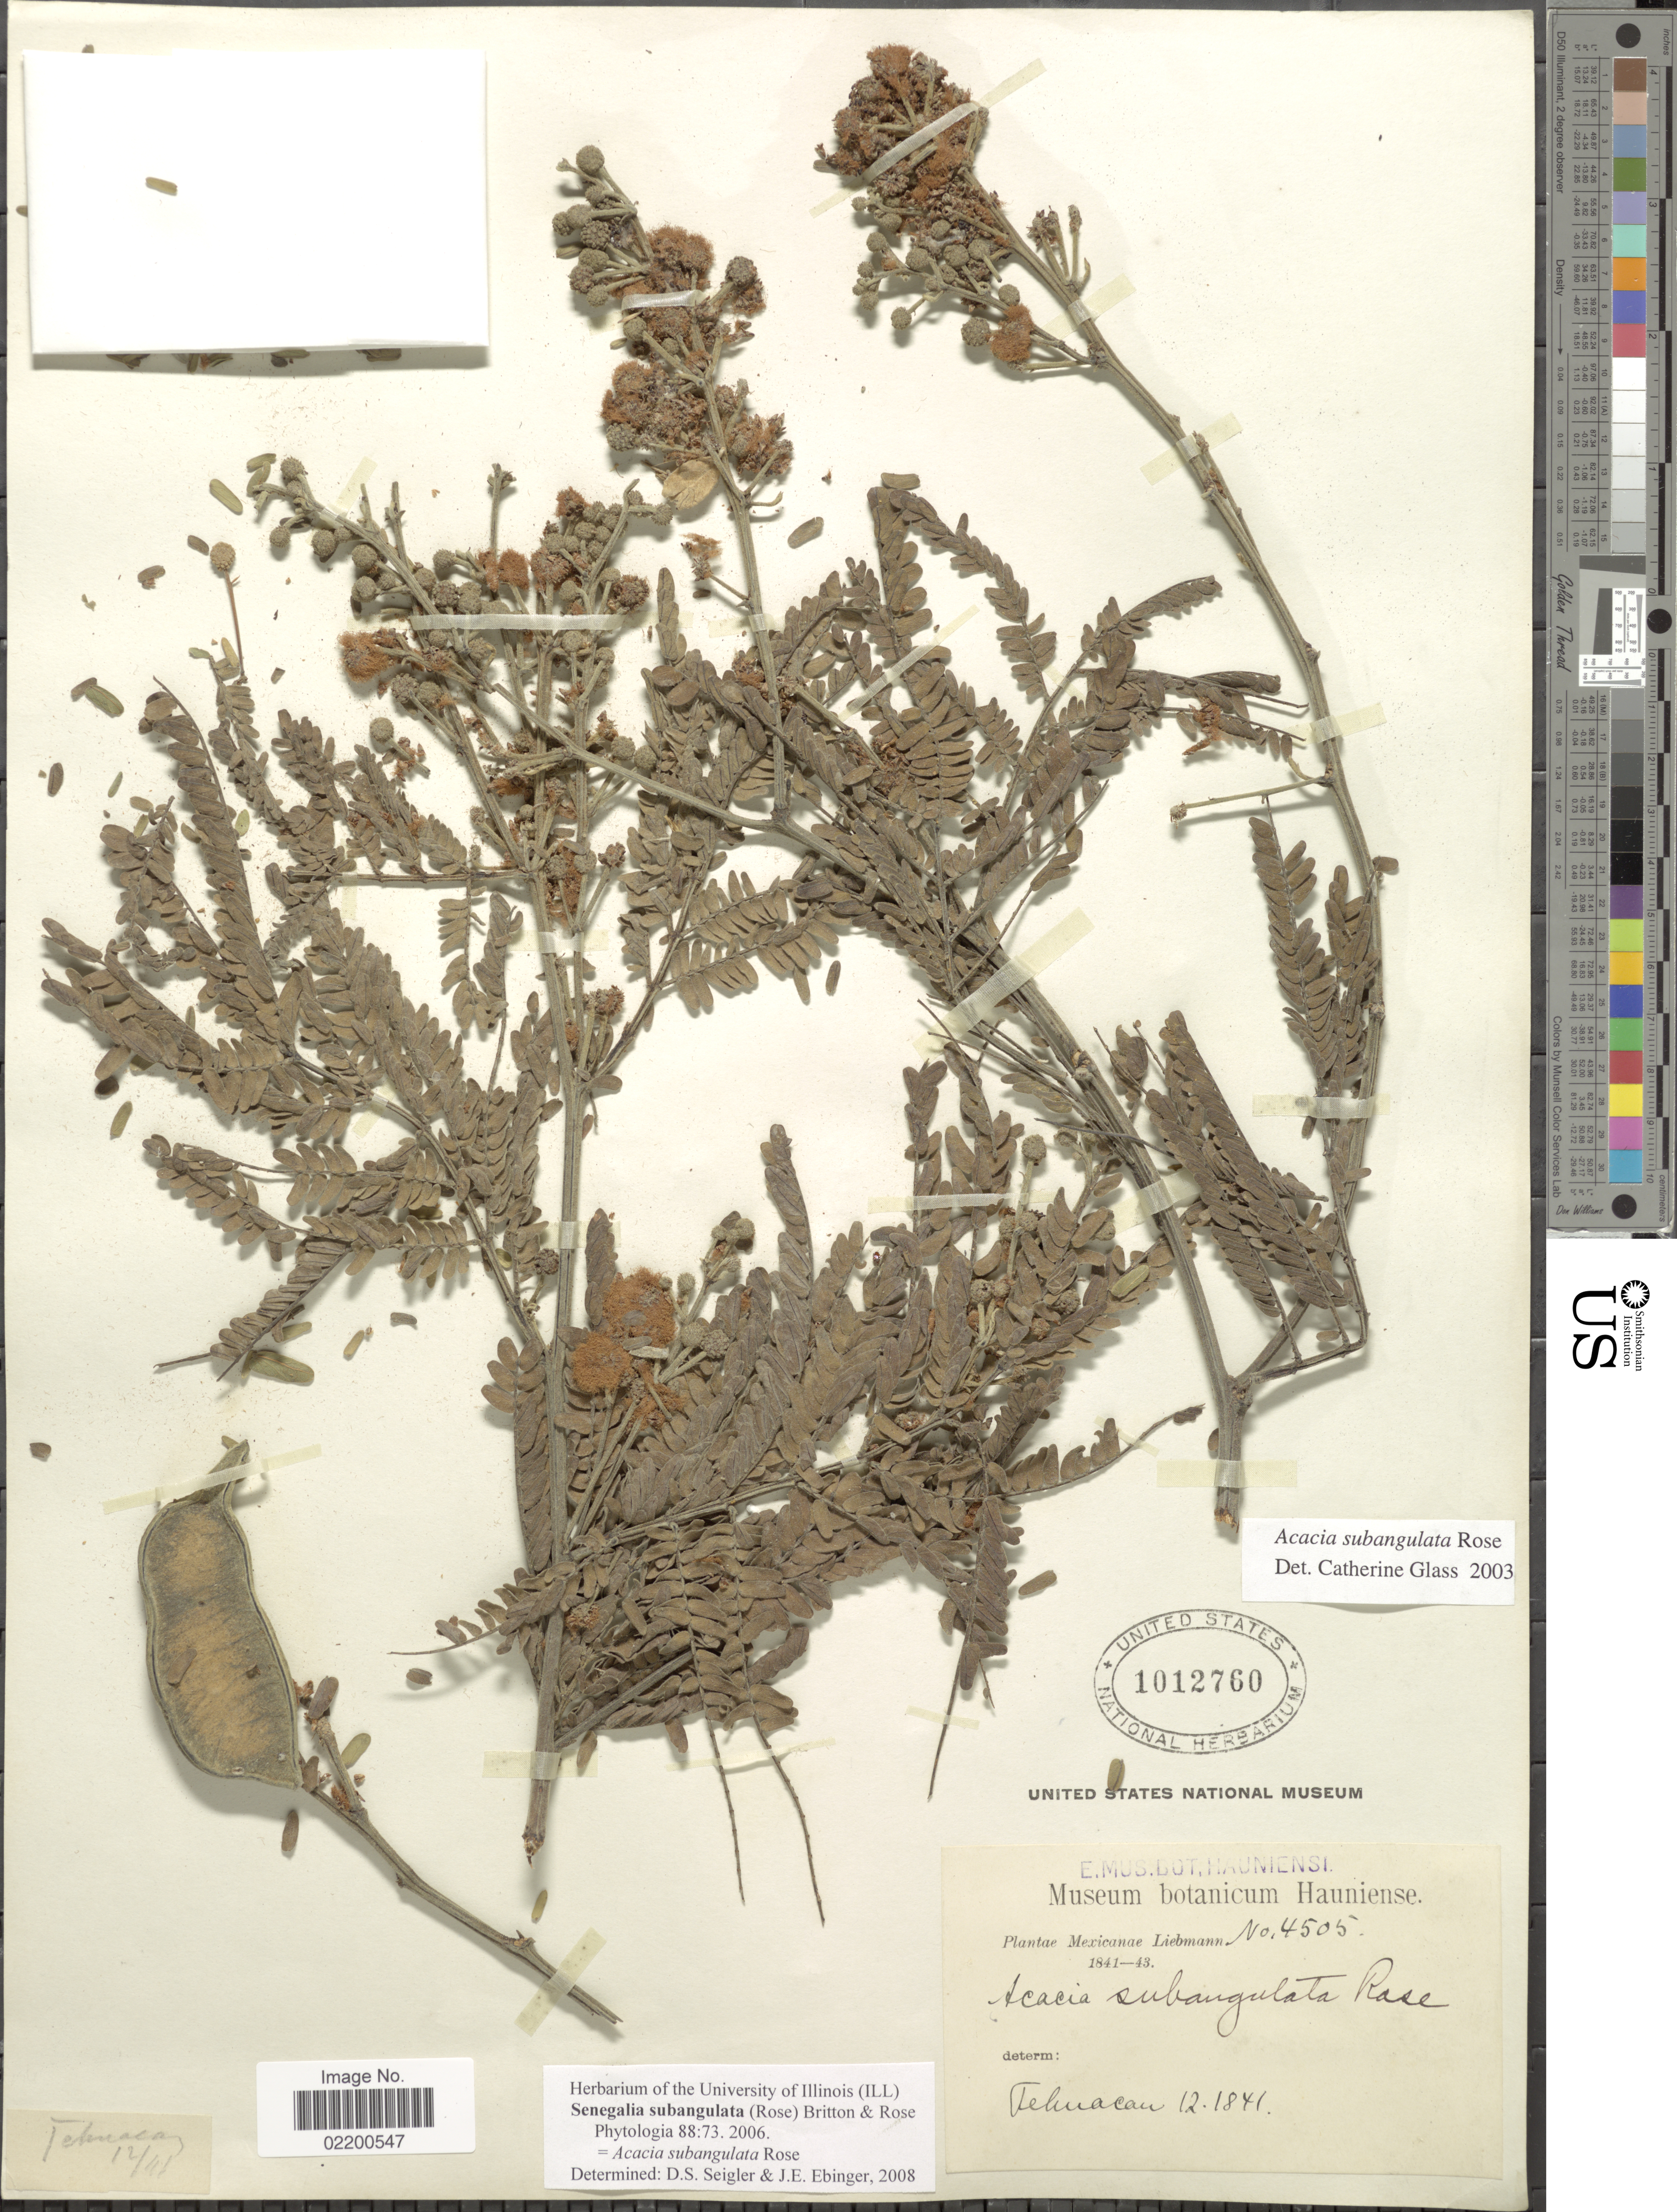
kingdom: Plantae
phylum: Tracheophyta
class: Magnoliopsida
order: Fabales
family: Fabaceae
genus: Senegalia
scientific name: Senegalia subangulata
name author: (Rose) Britton & Rose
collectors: Liebmann, --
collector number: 4505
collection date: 1841-02-12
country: Mexico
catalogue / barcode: US 1012760